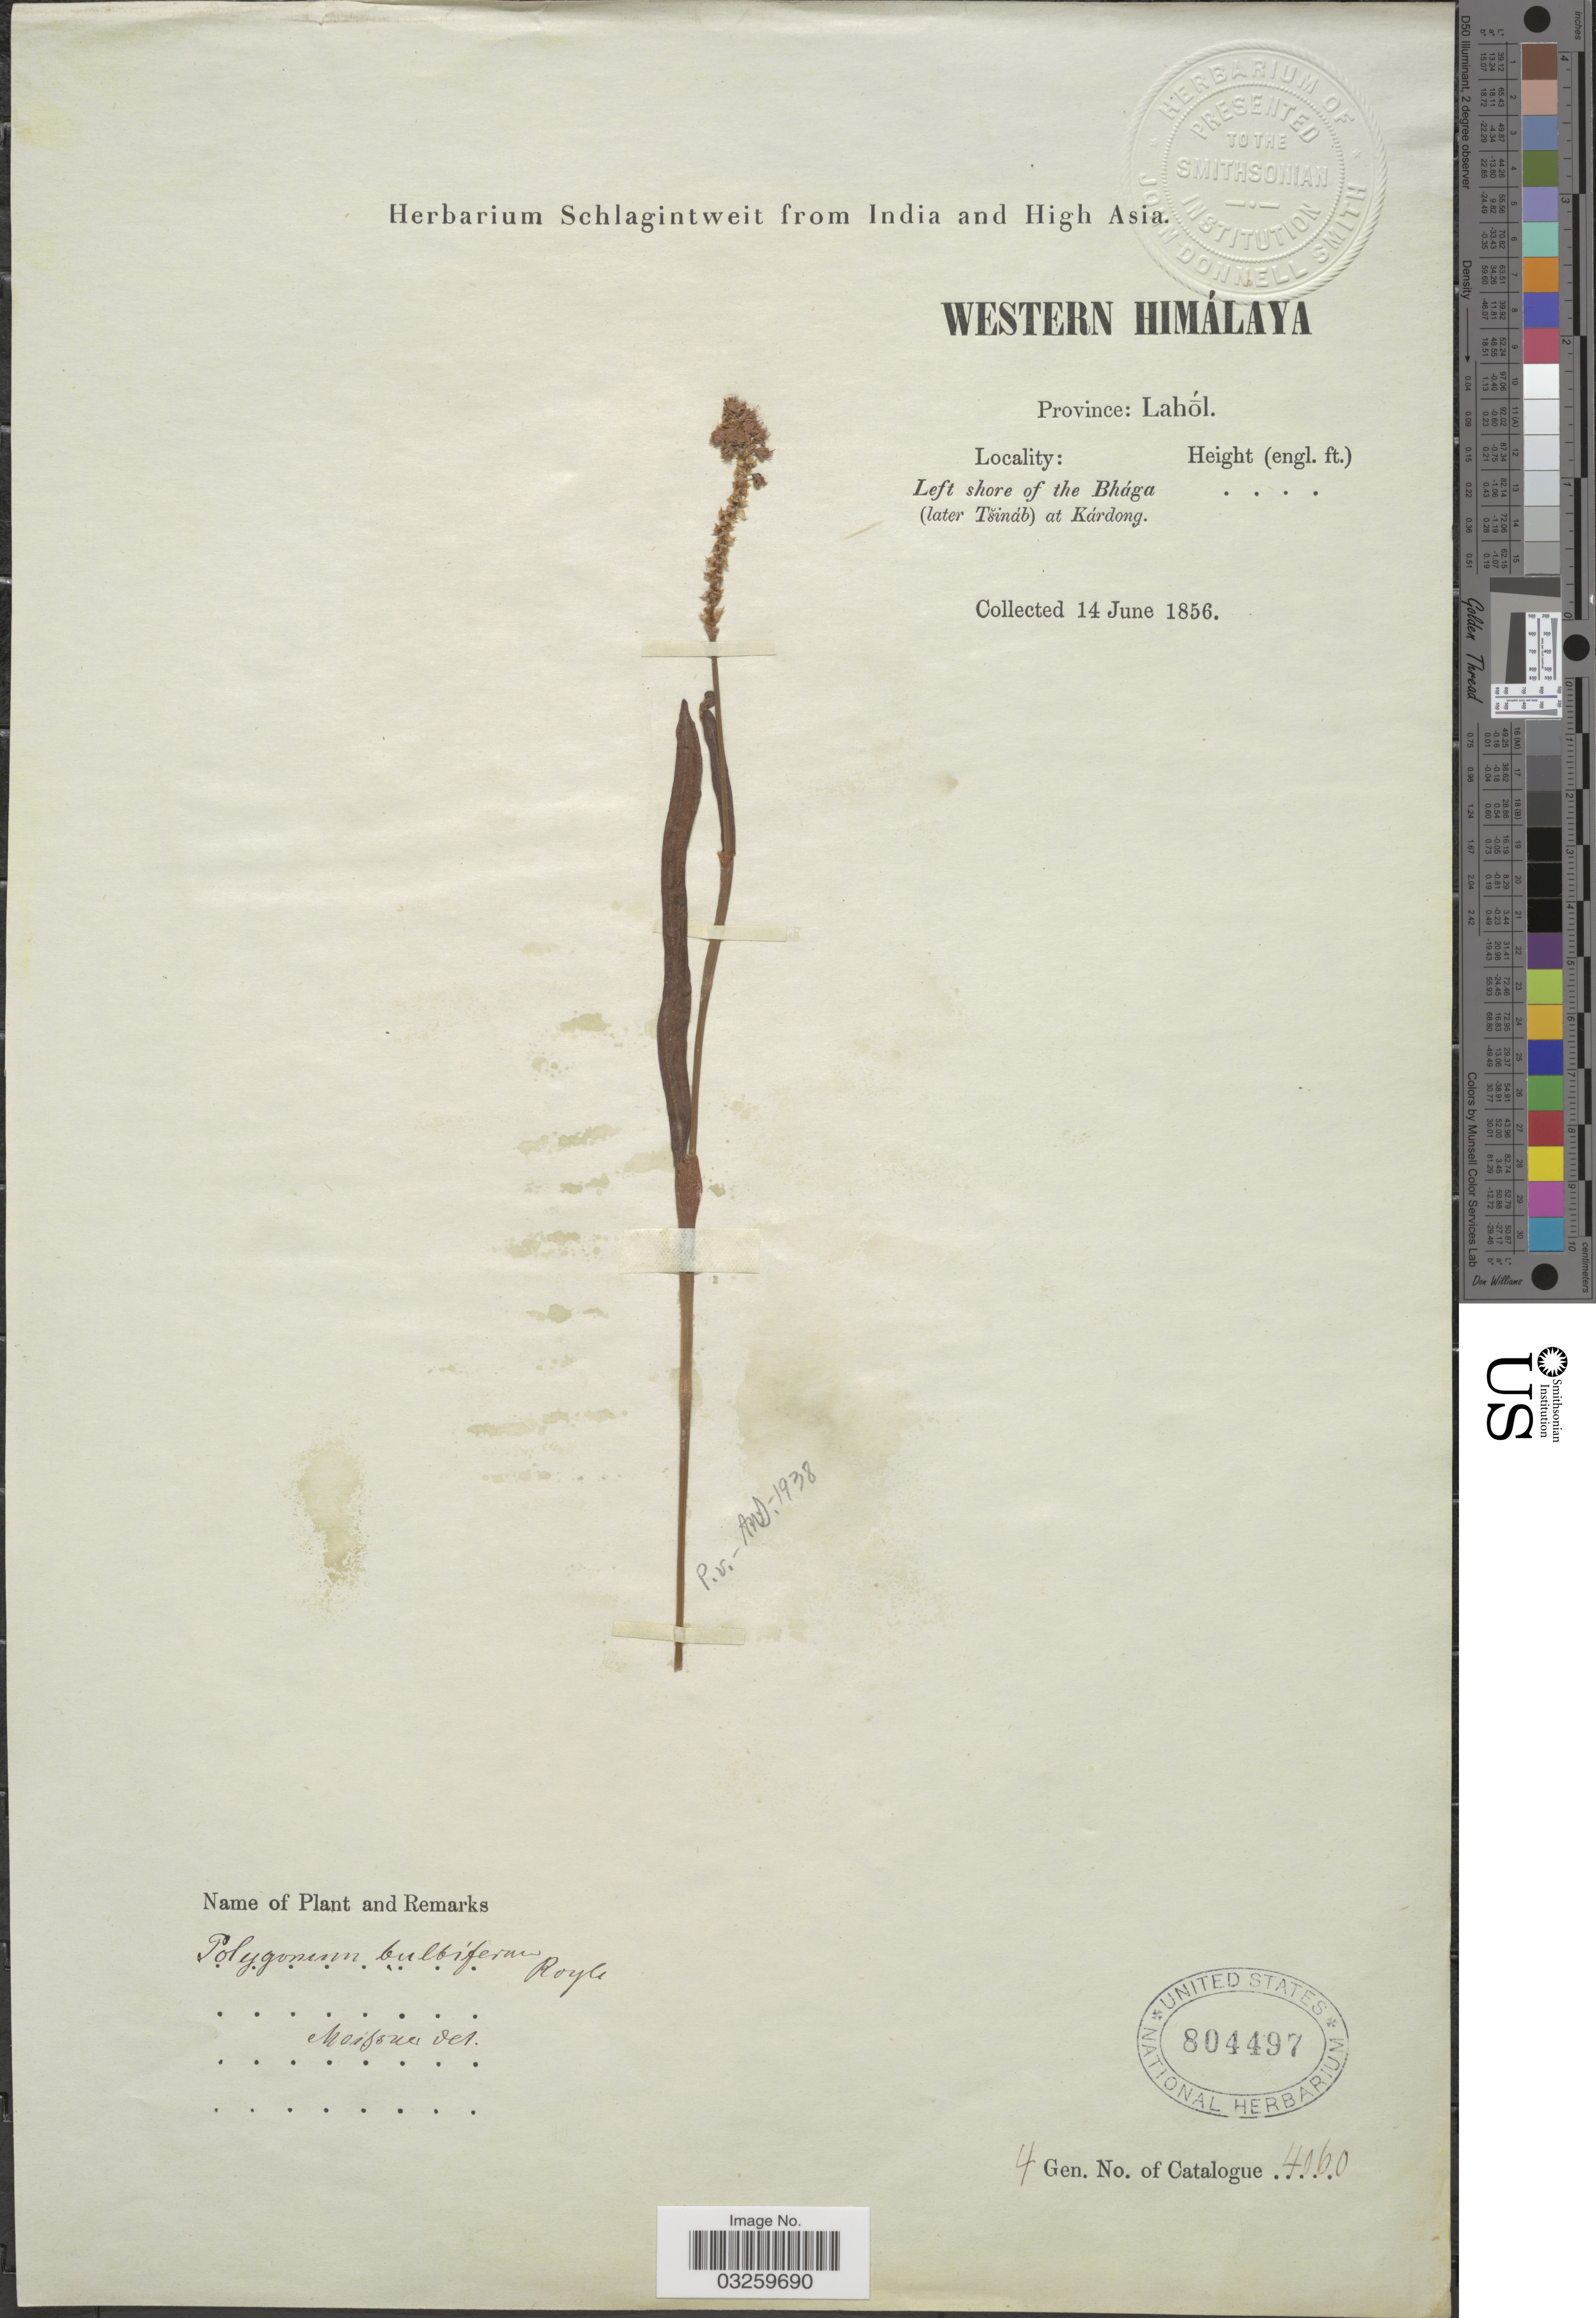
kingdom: Plantae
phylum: Tracheophyta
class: Magnoliopsida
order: Caryophyllales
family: Polygonaceae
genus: Bistorta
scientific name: Bistorta vivipara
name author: (L.) Delarbre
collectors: ex herb. Schlagintweit from India and High Asia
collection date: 1856-06-14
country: India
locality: Western Himálaya. Province: Lahól. Left shore of the Bhága. (later Tsináb) at Kárdong.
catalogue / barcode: US 804497